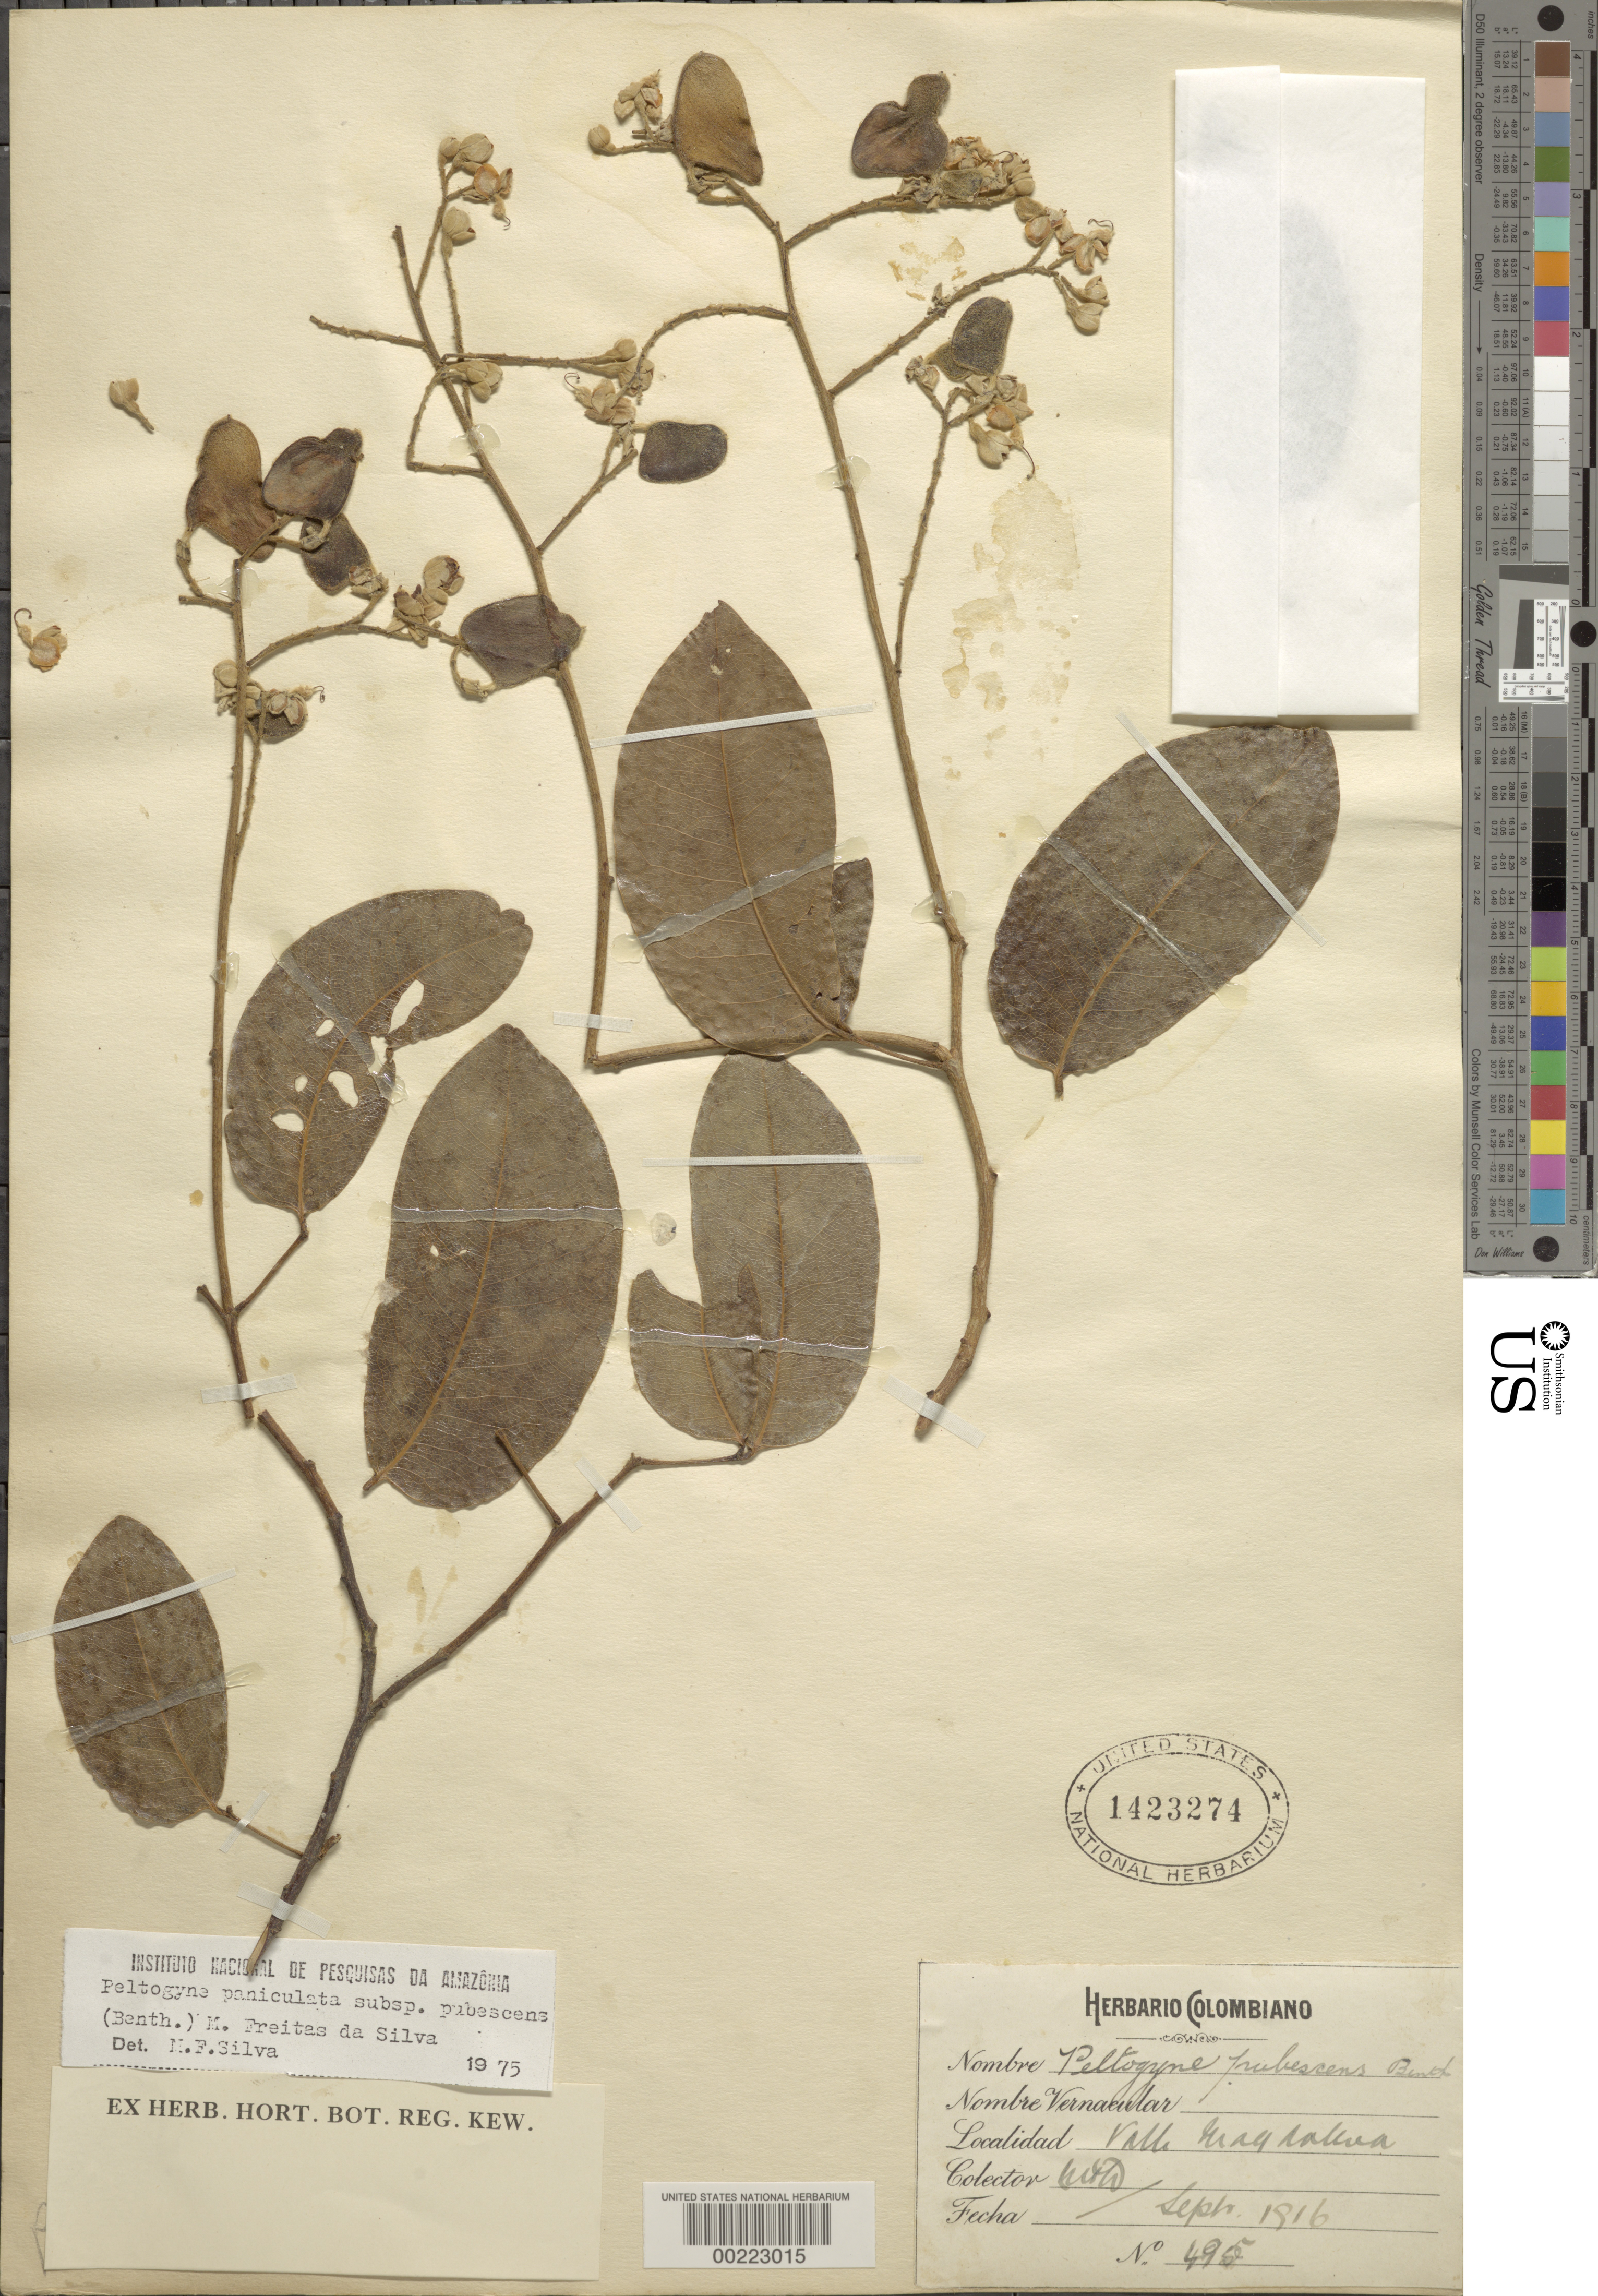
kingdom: Plantae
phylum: Tracheophyta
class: Magnoliopsida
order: Fabales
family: Fabaceae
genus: Peltogyne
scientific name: Peltogyne paniculata subsp. pubescens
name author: (Benth.) M.F. Silva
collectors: M. T. Dawe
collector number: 495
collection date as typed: Sep 1916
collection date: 1916-09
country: Colombia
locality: Valle Magdalena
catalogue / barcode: US 1423274